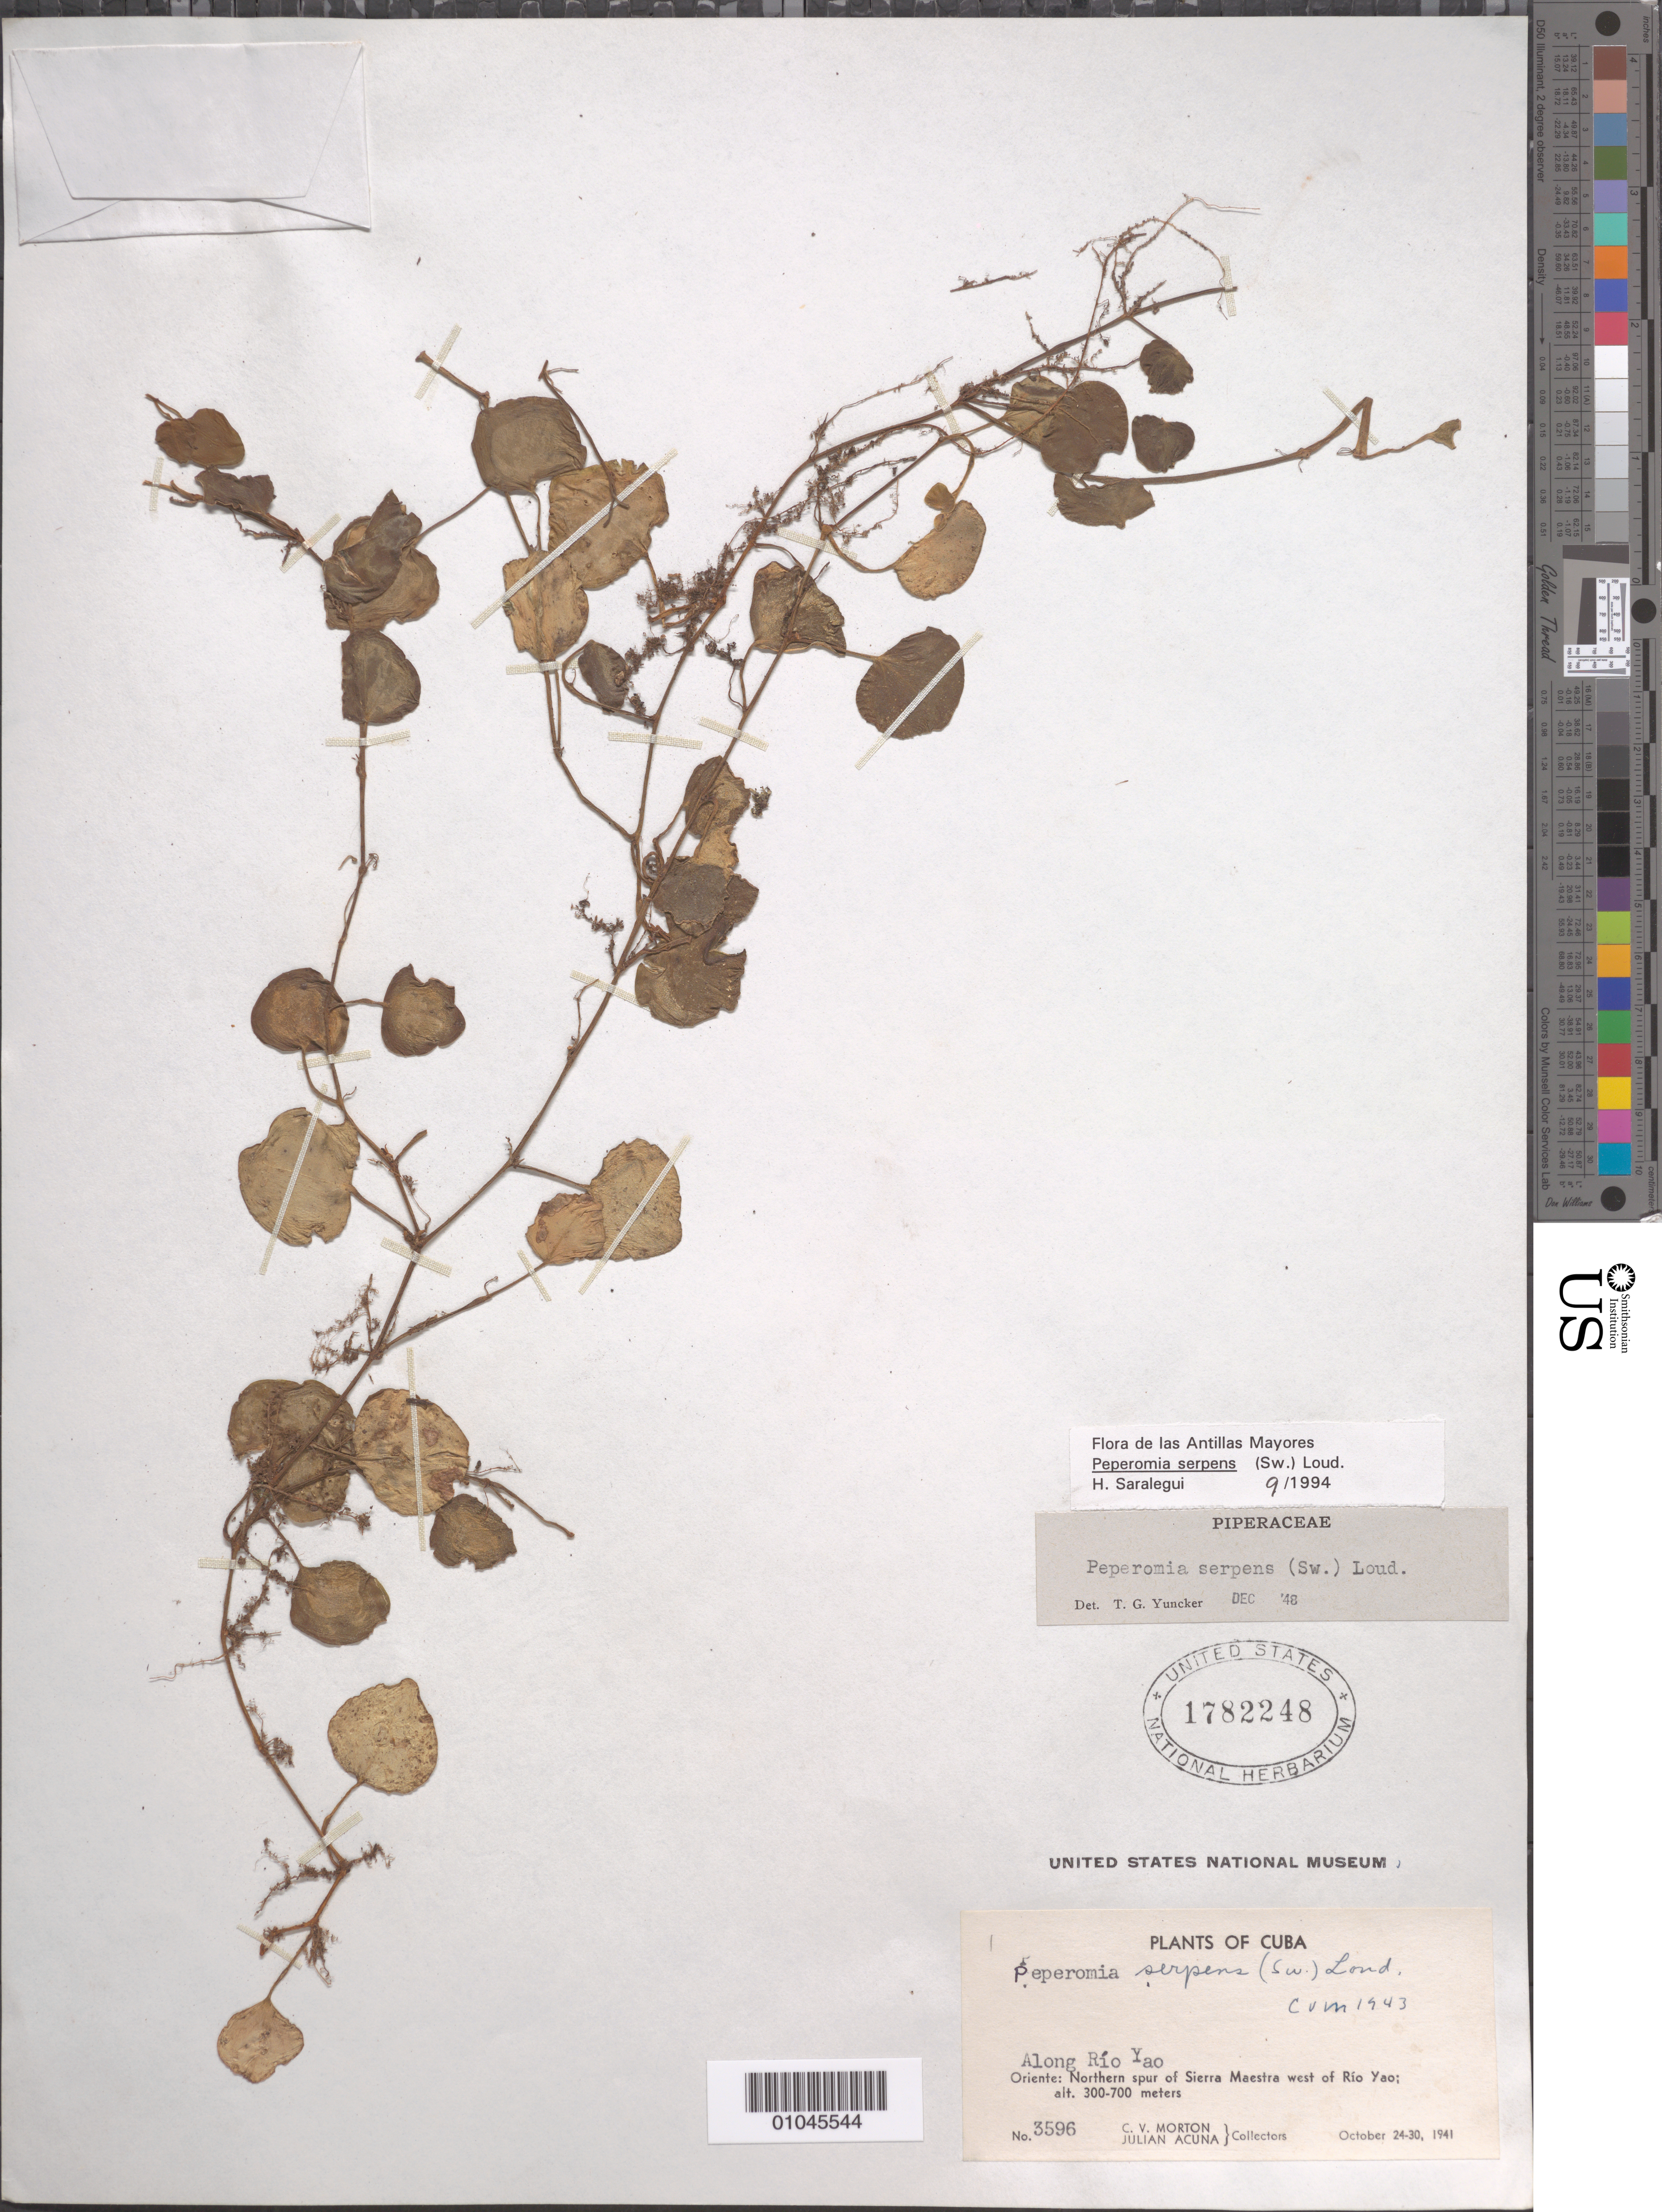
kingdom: Plantae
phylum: Tracheophyta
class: Magnoliopsida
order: Piperales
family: Piperaceae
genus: Peperomia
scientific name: Peperomia scandens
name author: Ruiz & Pav.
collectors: C. V. Morton & J. Acuña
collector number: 3596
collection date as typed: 24 Oct 1941 to 30 Oct 1941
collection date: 1941-10-24/1941-10-30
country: Cuba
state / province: Granma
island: Cuba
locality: Along Rio Yao Northern spur of Sierra Maestra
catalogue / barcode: US 1782248